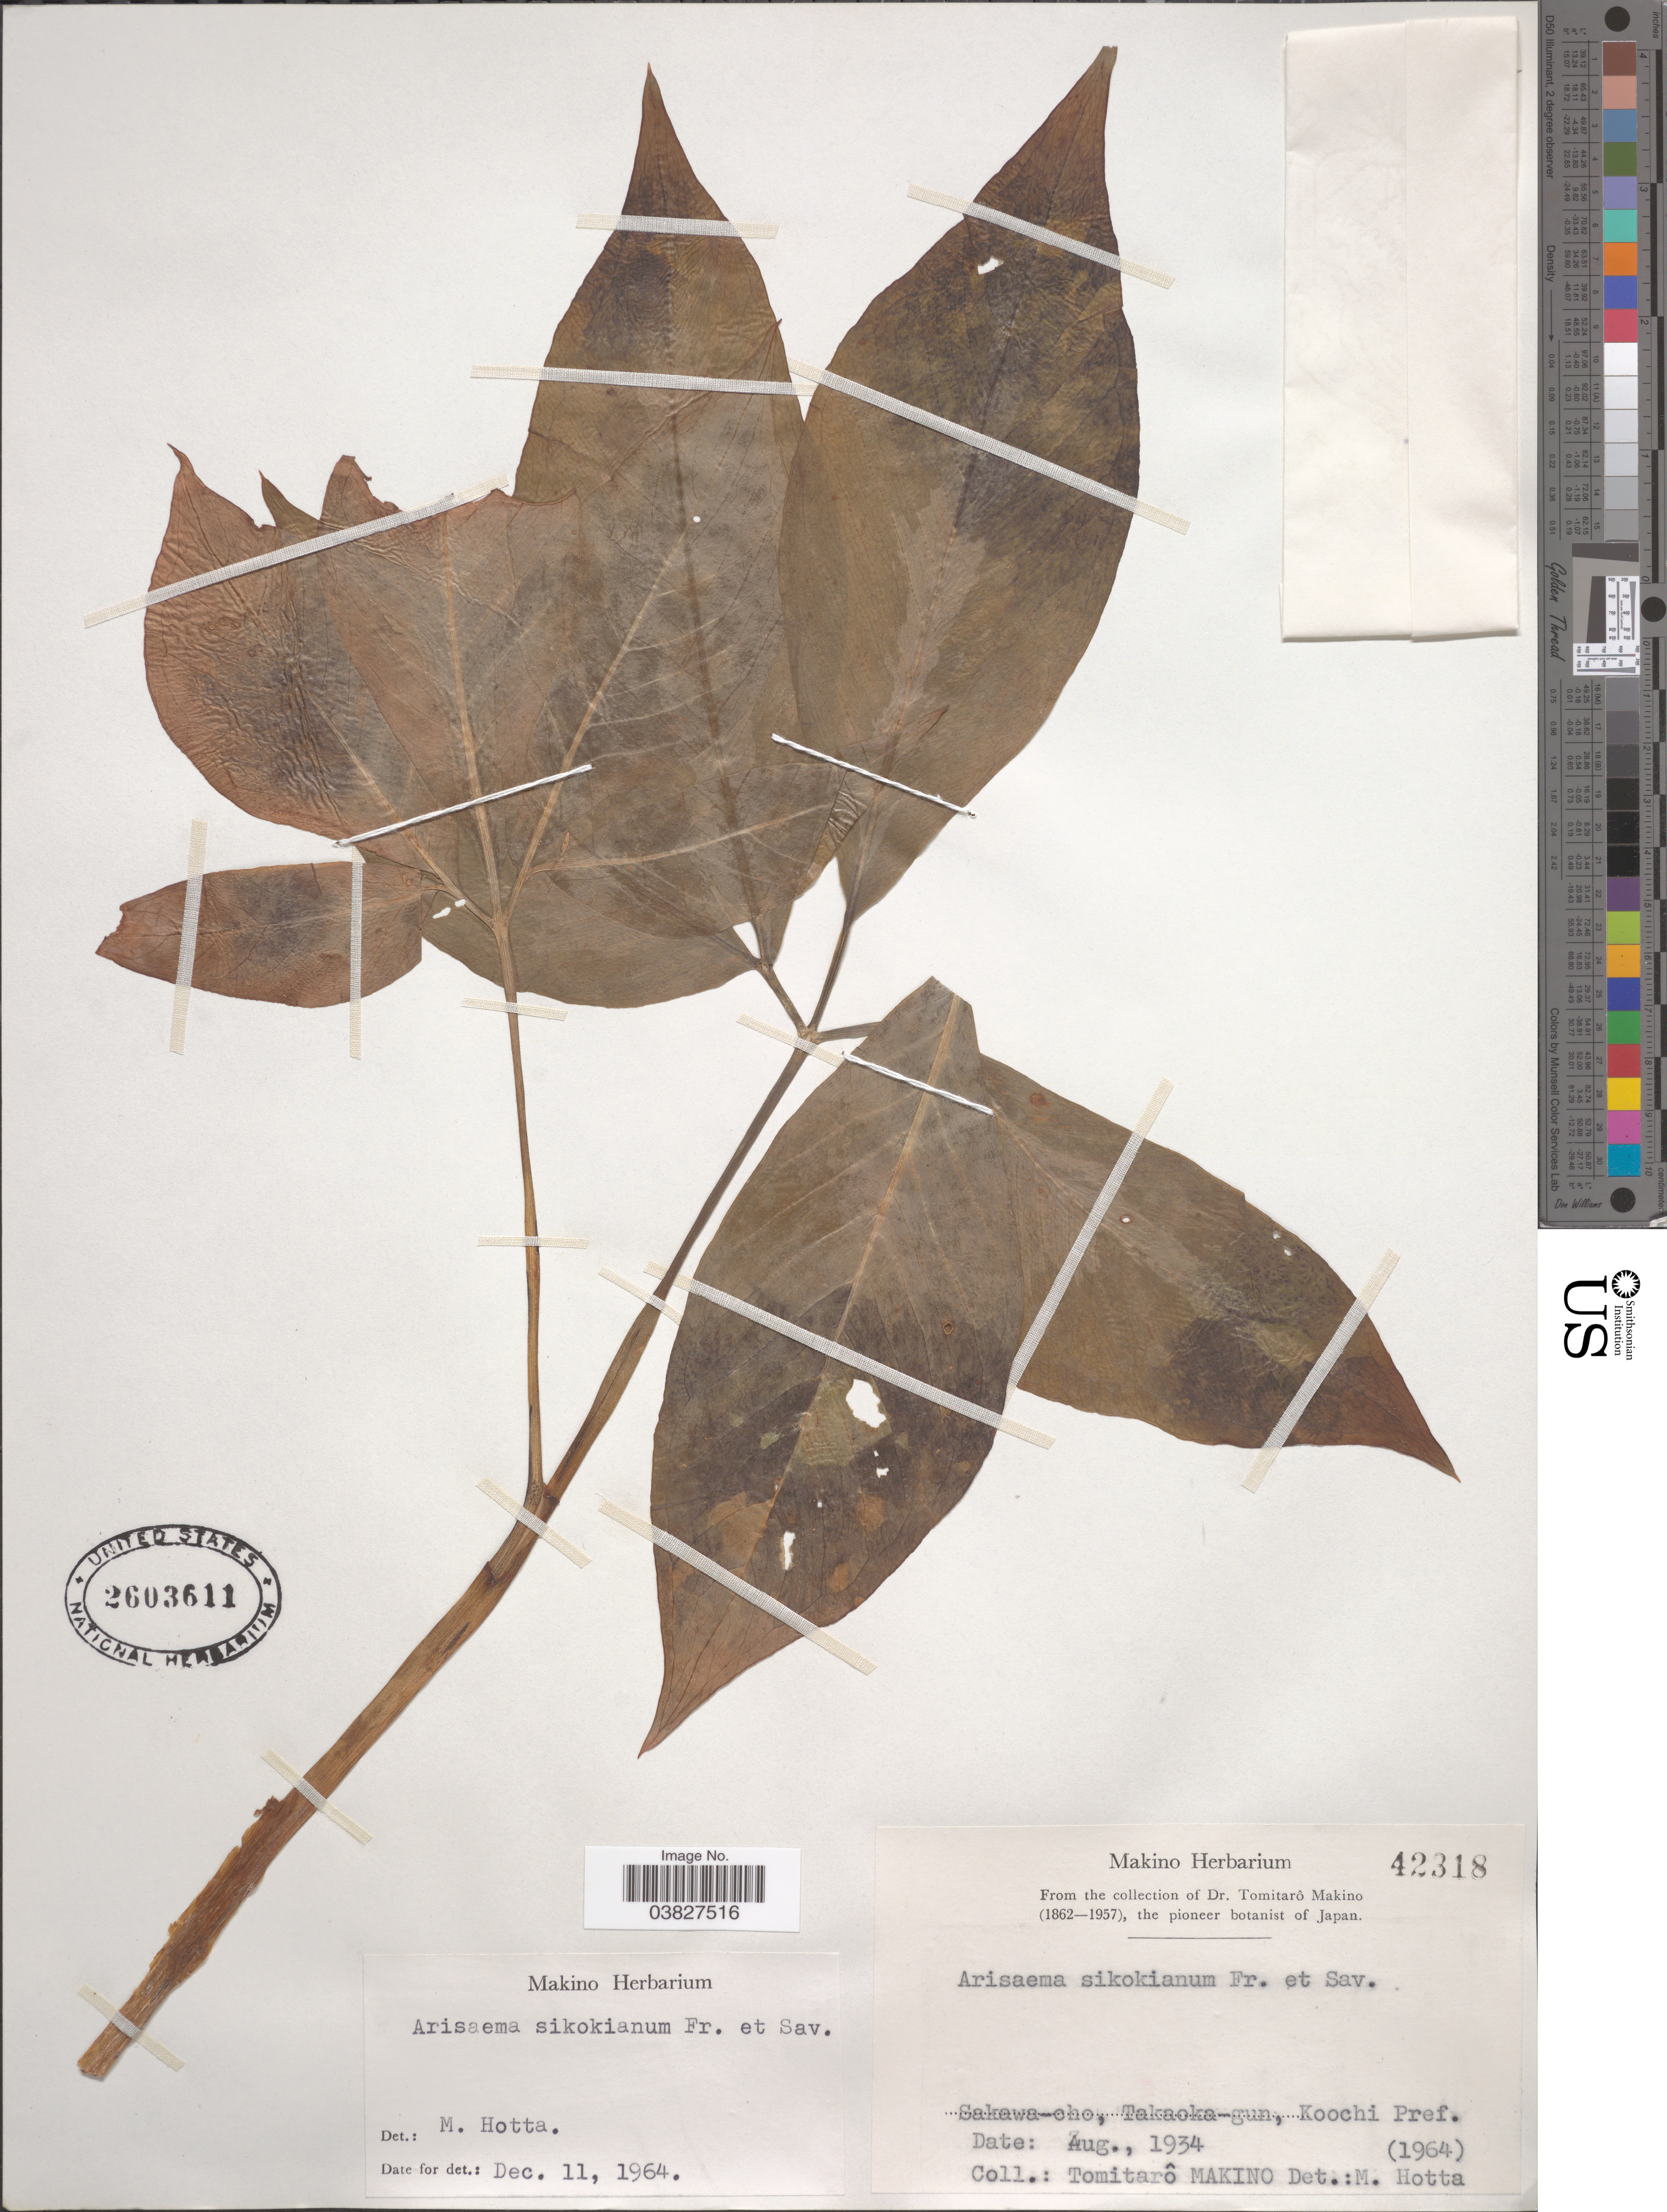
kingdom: Plantae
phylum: Tracheophyta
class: Liliopsida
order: Alismatales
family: Araceae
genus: Arisaema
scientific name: Arisaema sikokianum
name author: Franch. & Sav.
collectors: T. Makino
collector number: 42318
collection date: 1934-08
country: Japan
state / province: Koti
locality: Sakawa-cho, Takaoka-gun, Koochi Pref.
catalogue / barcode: US 2603611